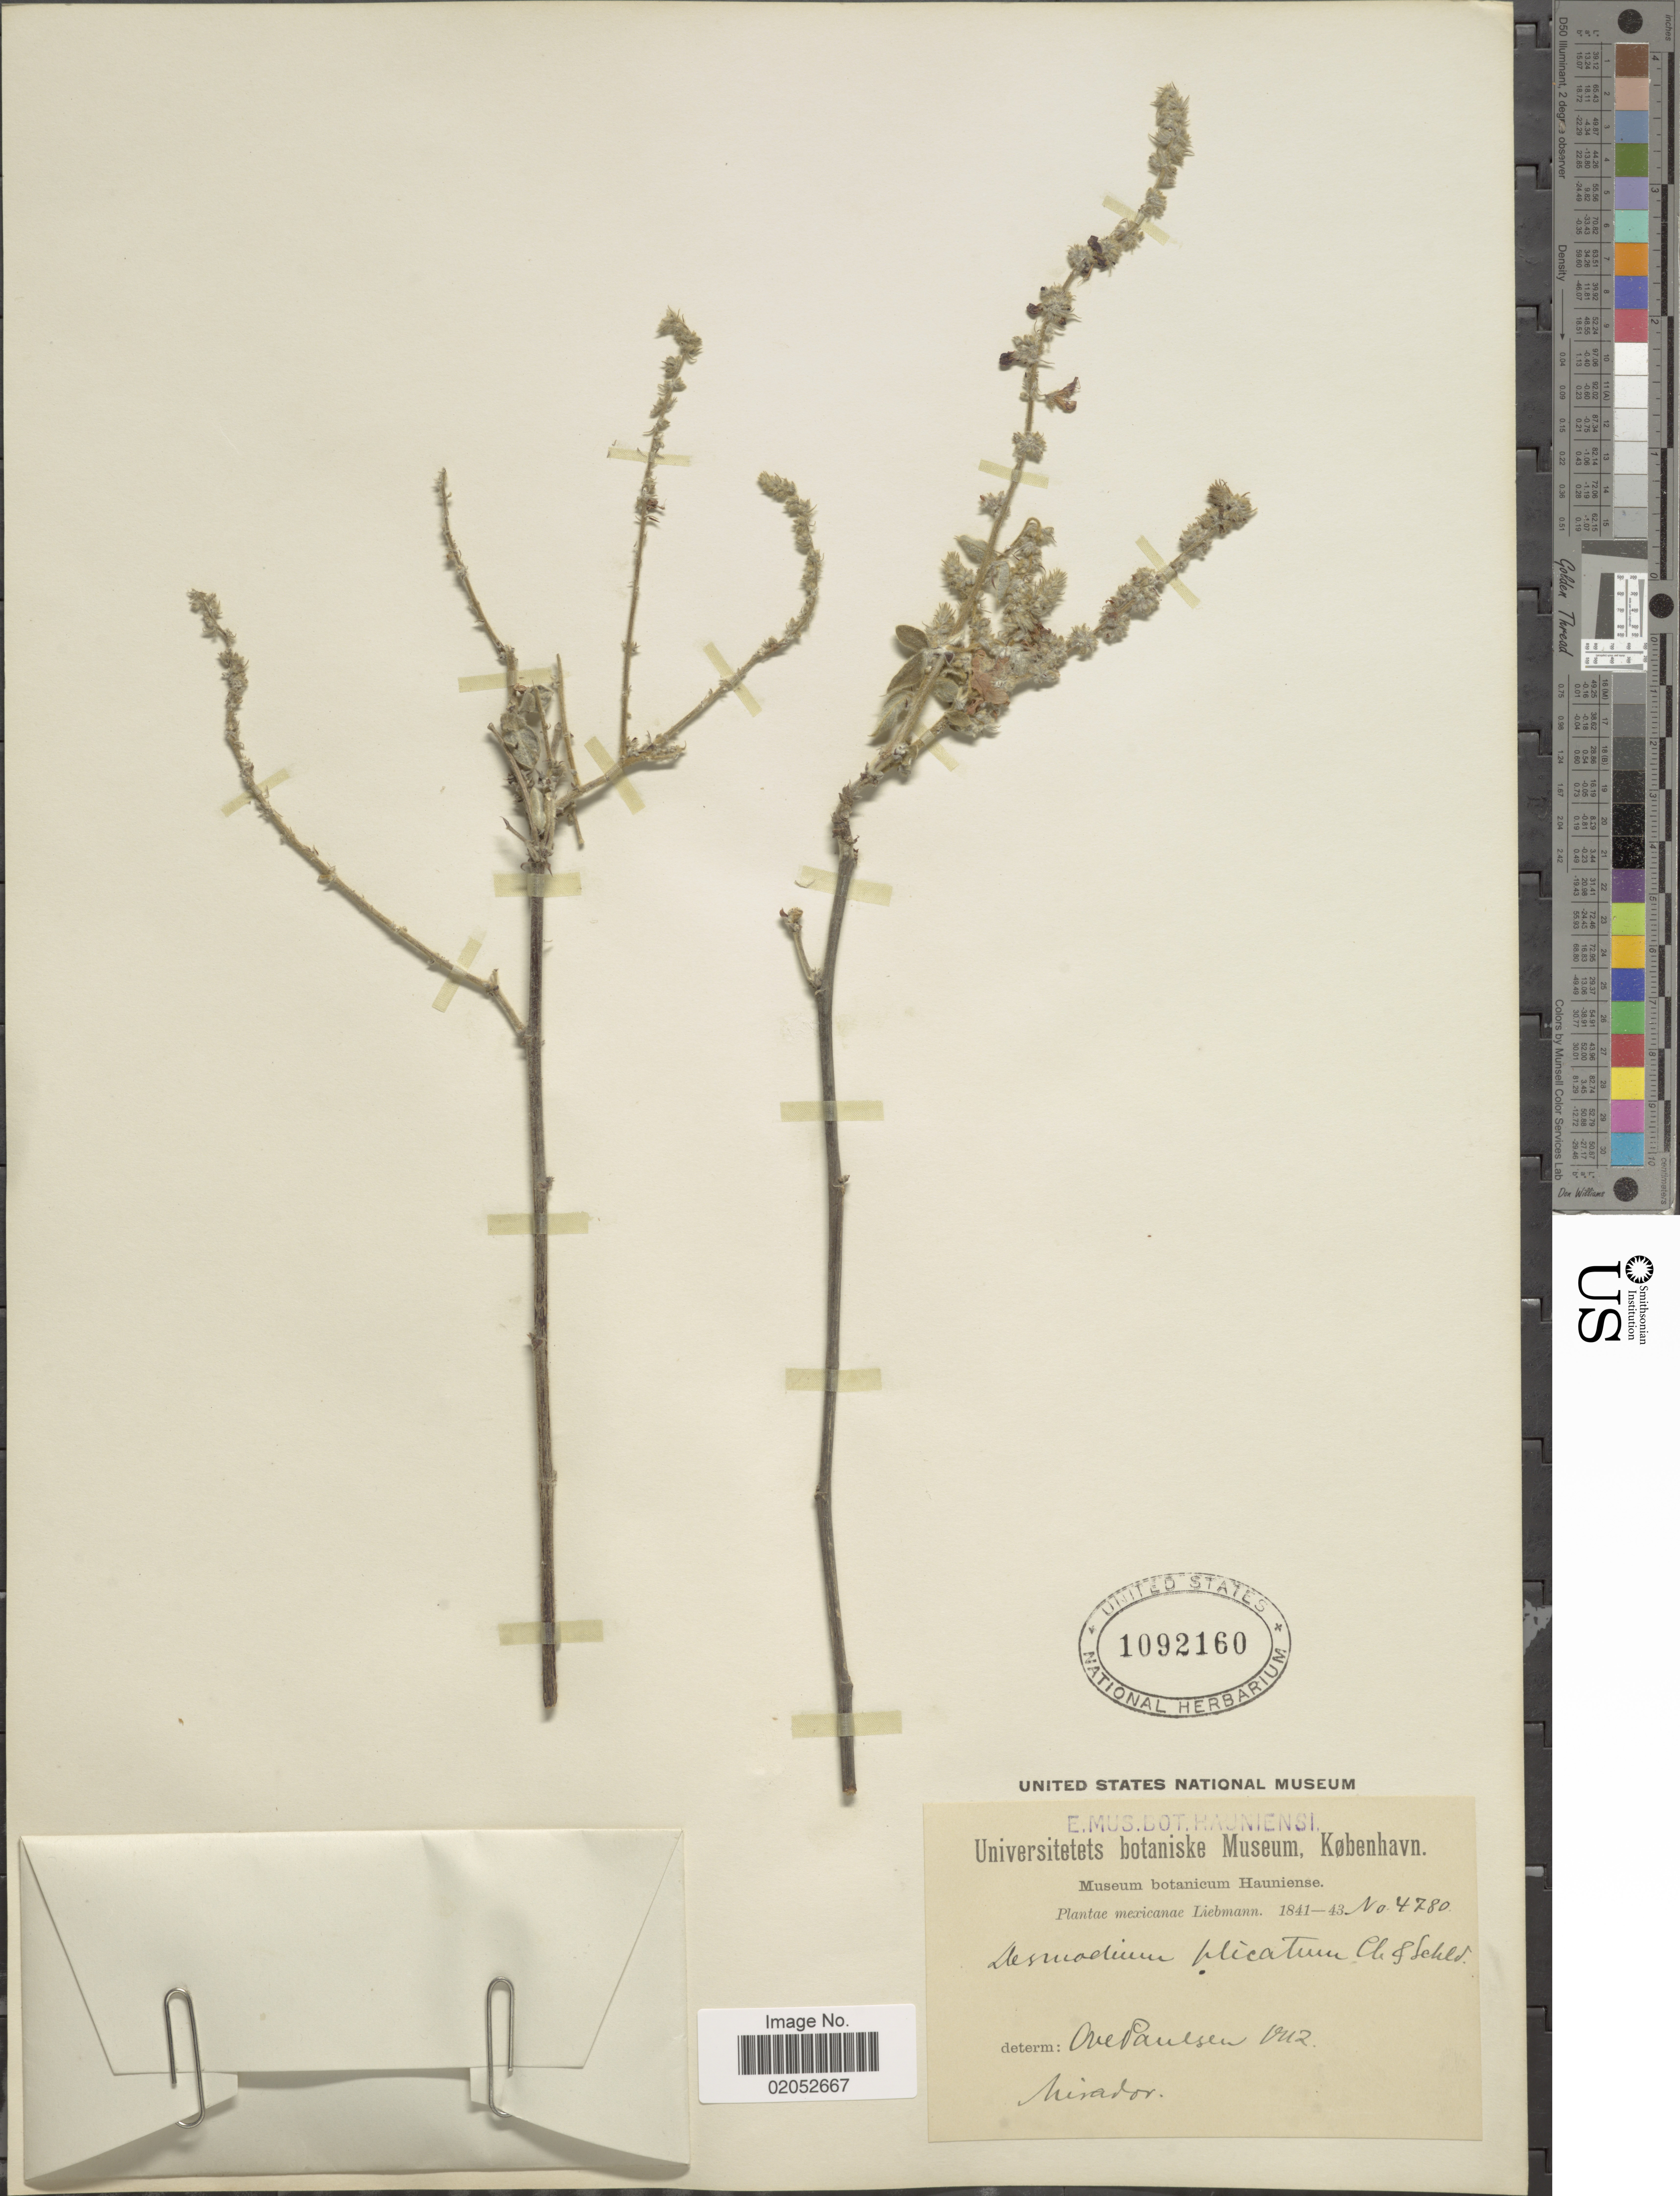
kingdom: Plantae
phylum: Tracheophyta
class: Magnoliopsida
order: Fabales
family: Fabaceae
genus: Desmodium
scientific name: Desmodium plicatum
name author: Schltdl. & Cham.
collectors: Liebmann, --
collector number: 4780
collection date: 1841/1843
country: Mexico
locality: Mirador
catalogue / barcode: US 1092160